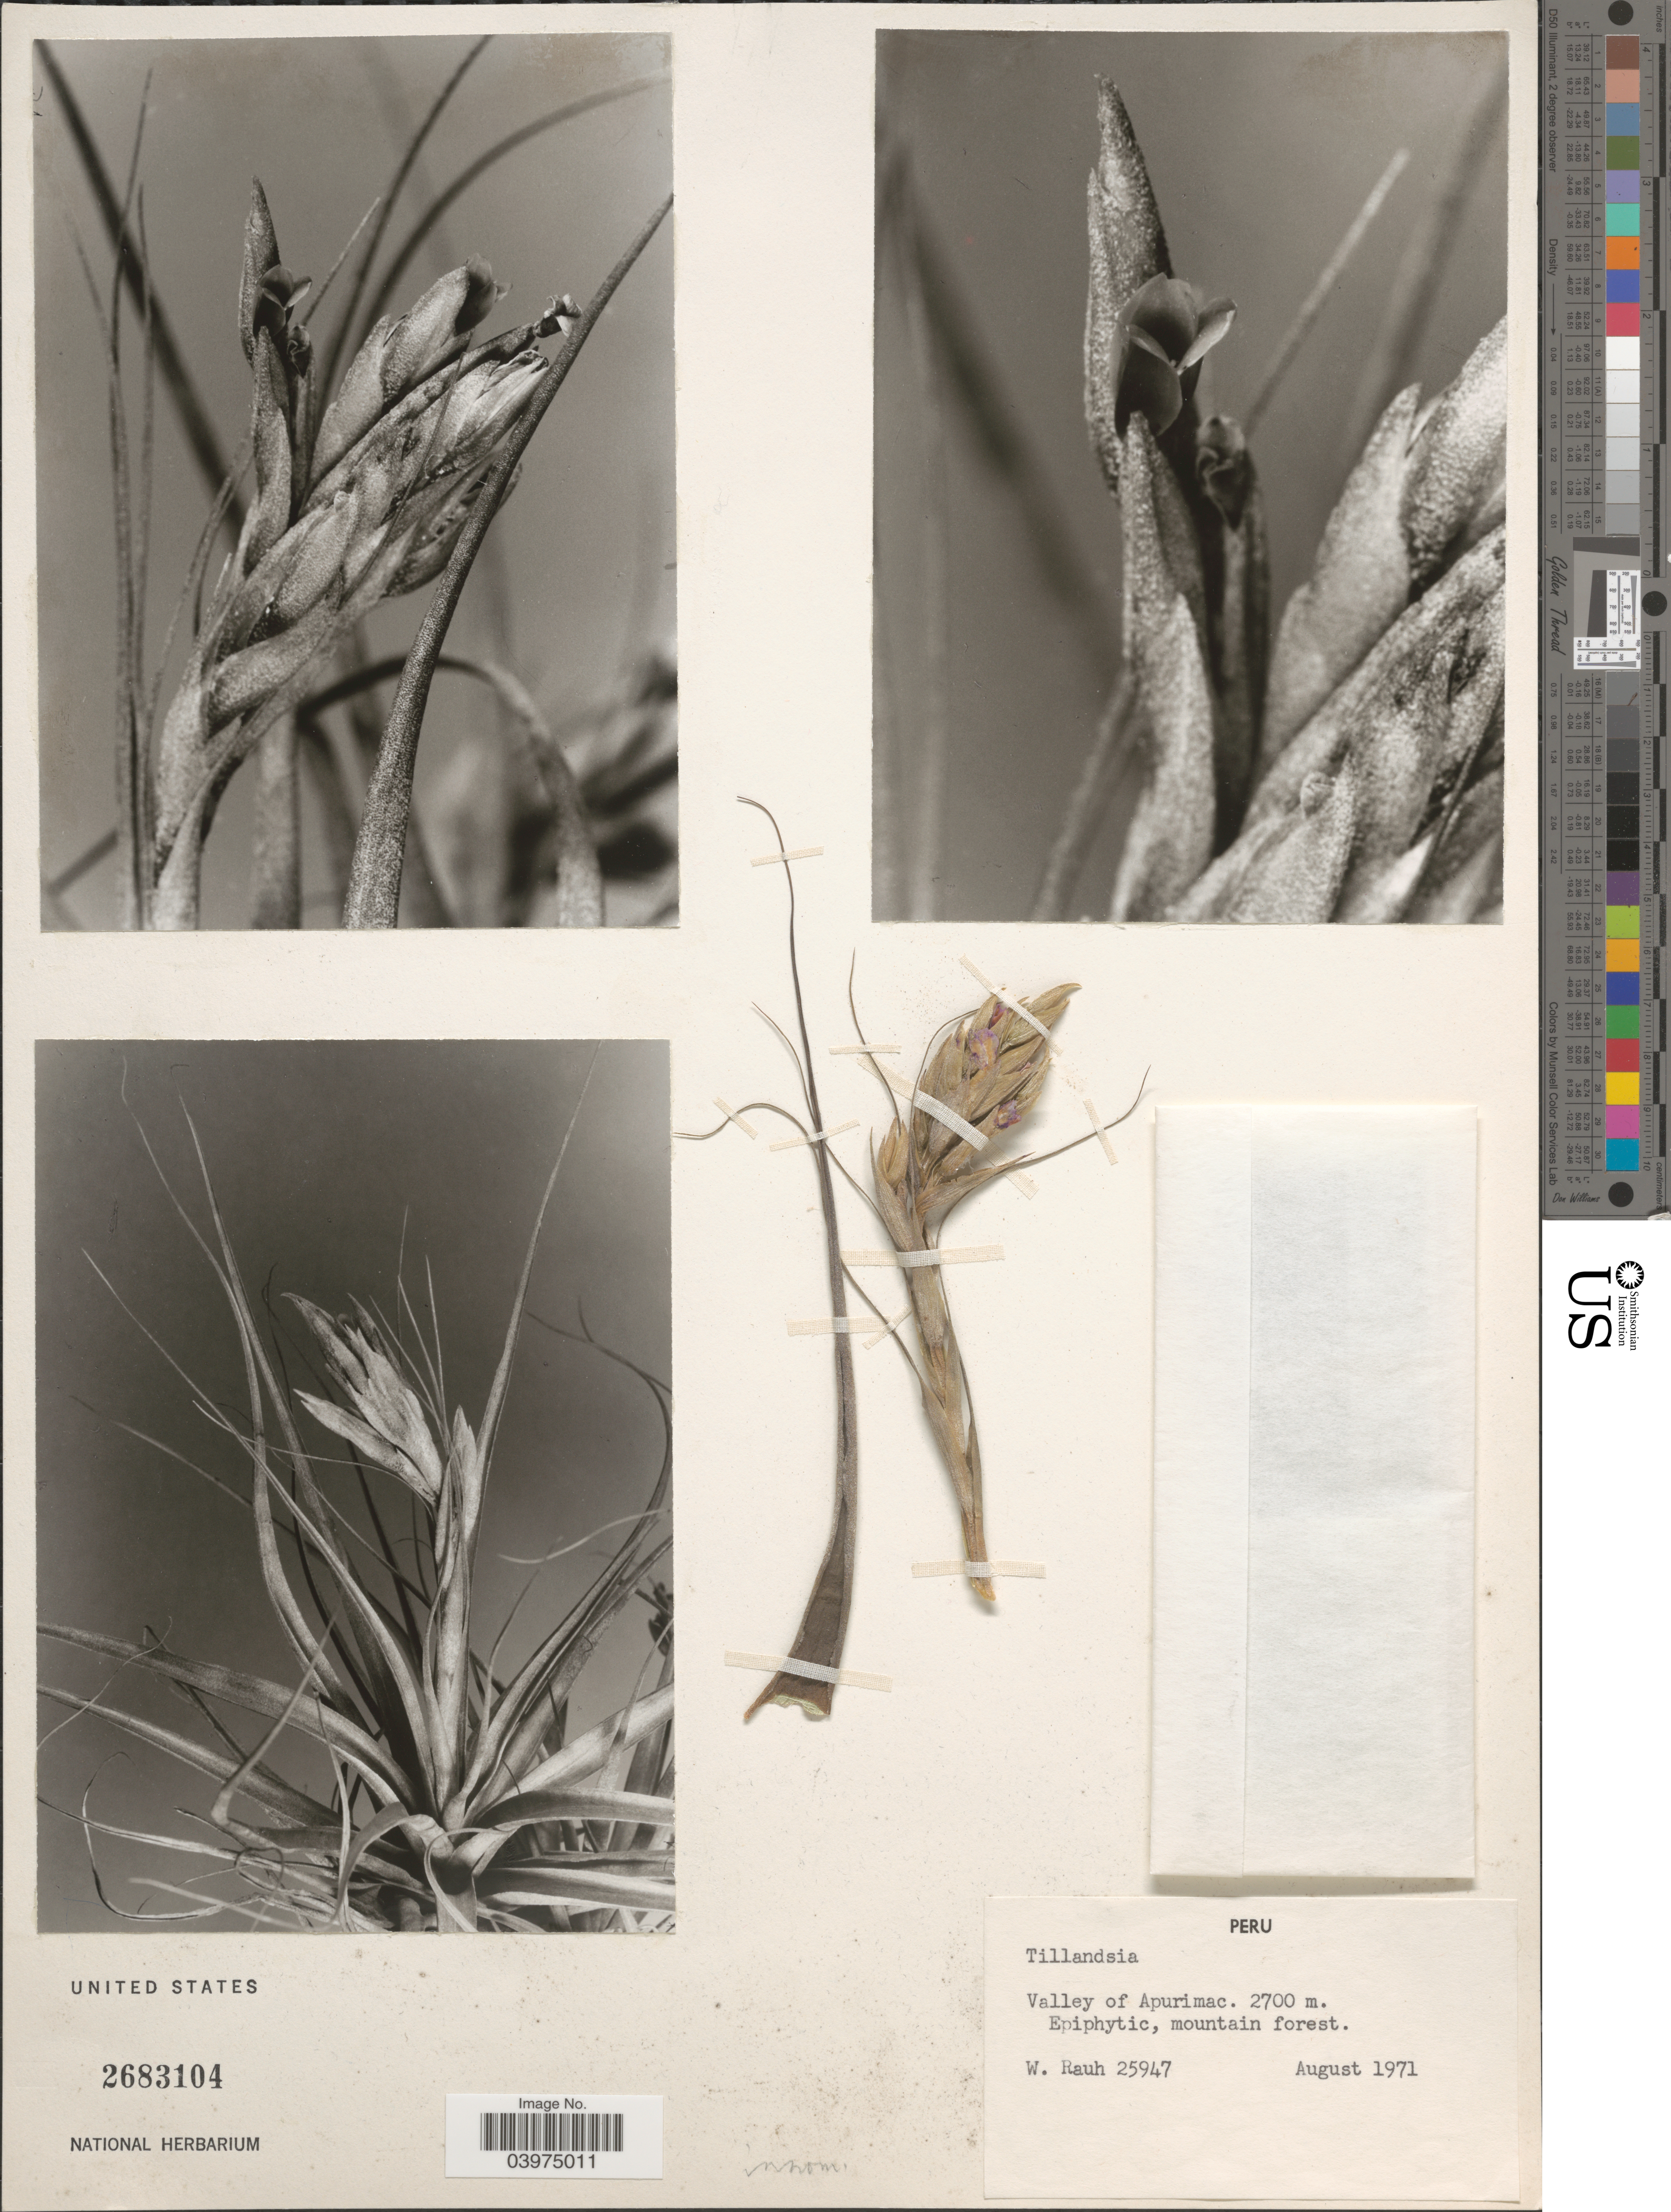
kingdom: Plantae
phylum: Tracheophyta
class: Liliopsida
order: Poales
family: Bromeliaceae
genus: Tillandsia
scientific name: Tillandsia sp.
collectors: W. Rauh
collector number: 25947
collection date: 1971-08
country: Peru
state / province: Apurímac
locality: Valley of Apurimac.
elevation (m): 2700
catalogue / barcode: US 2683104